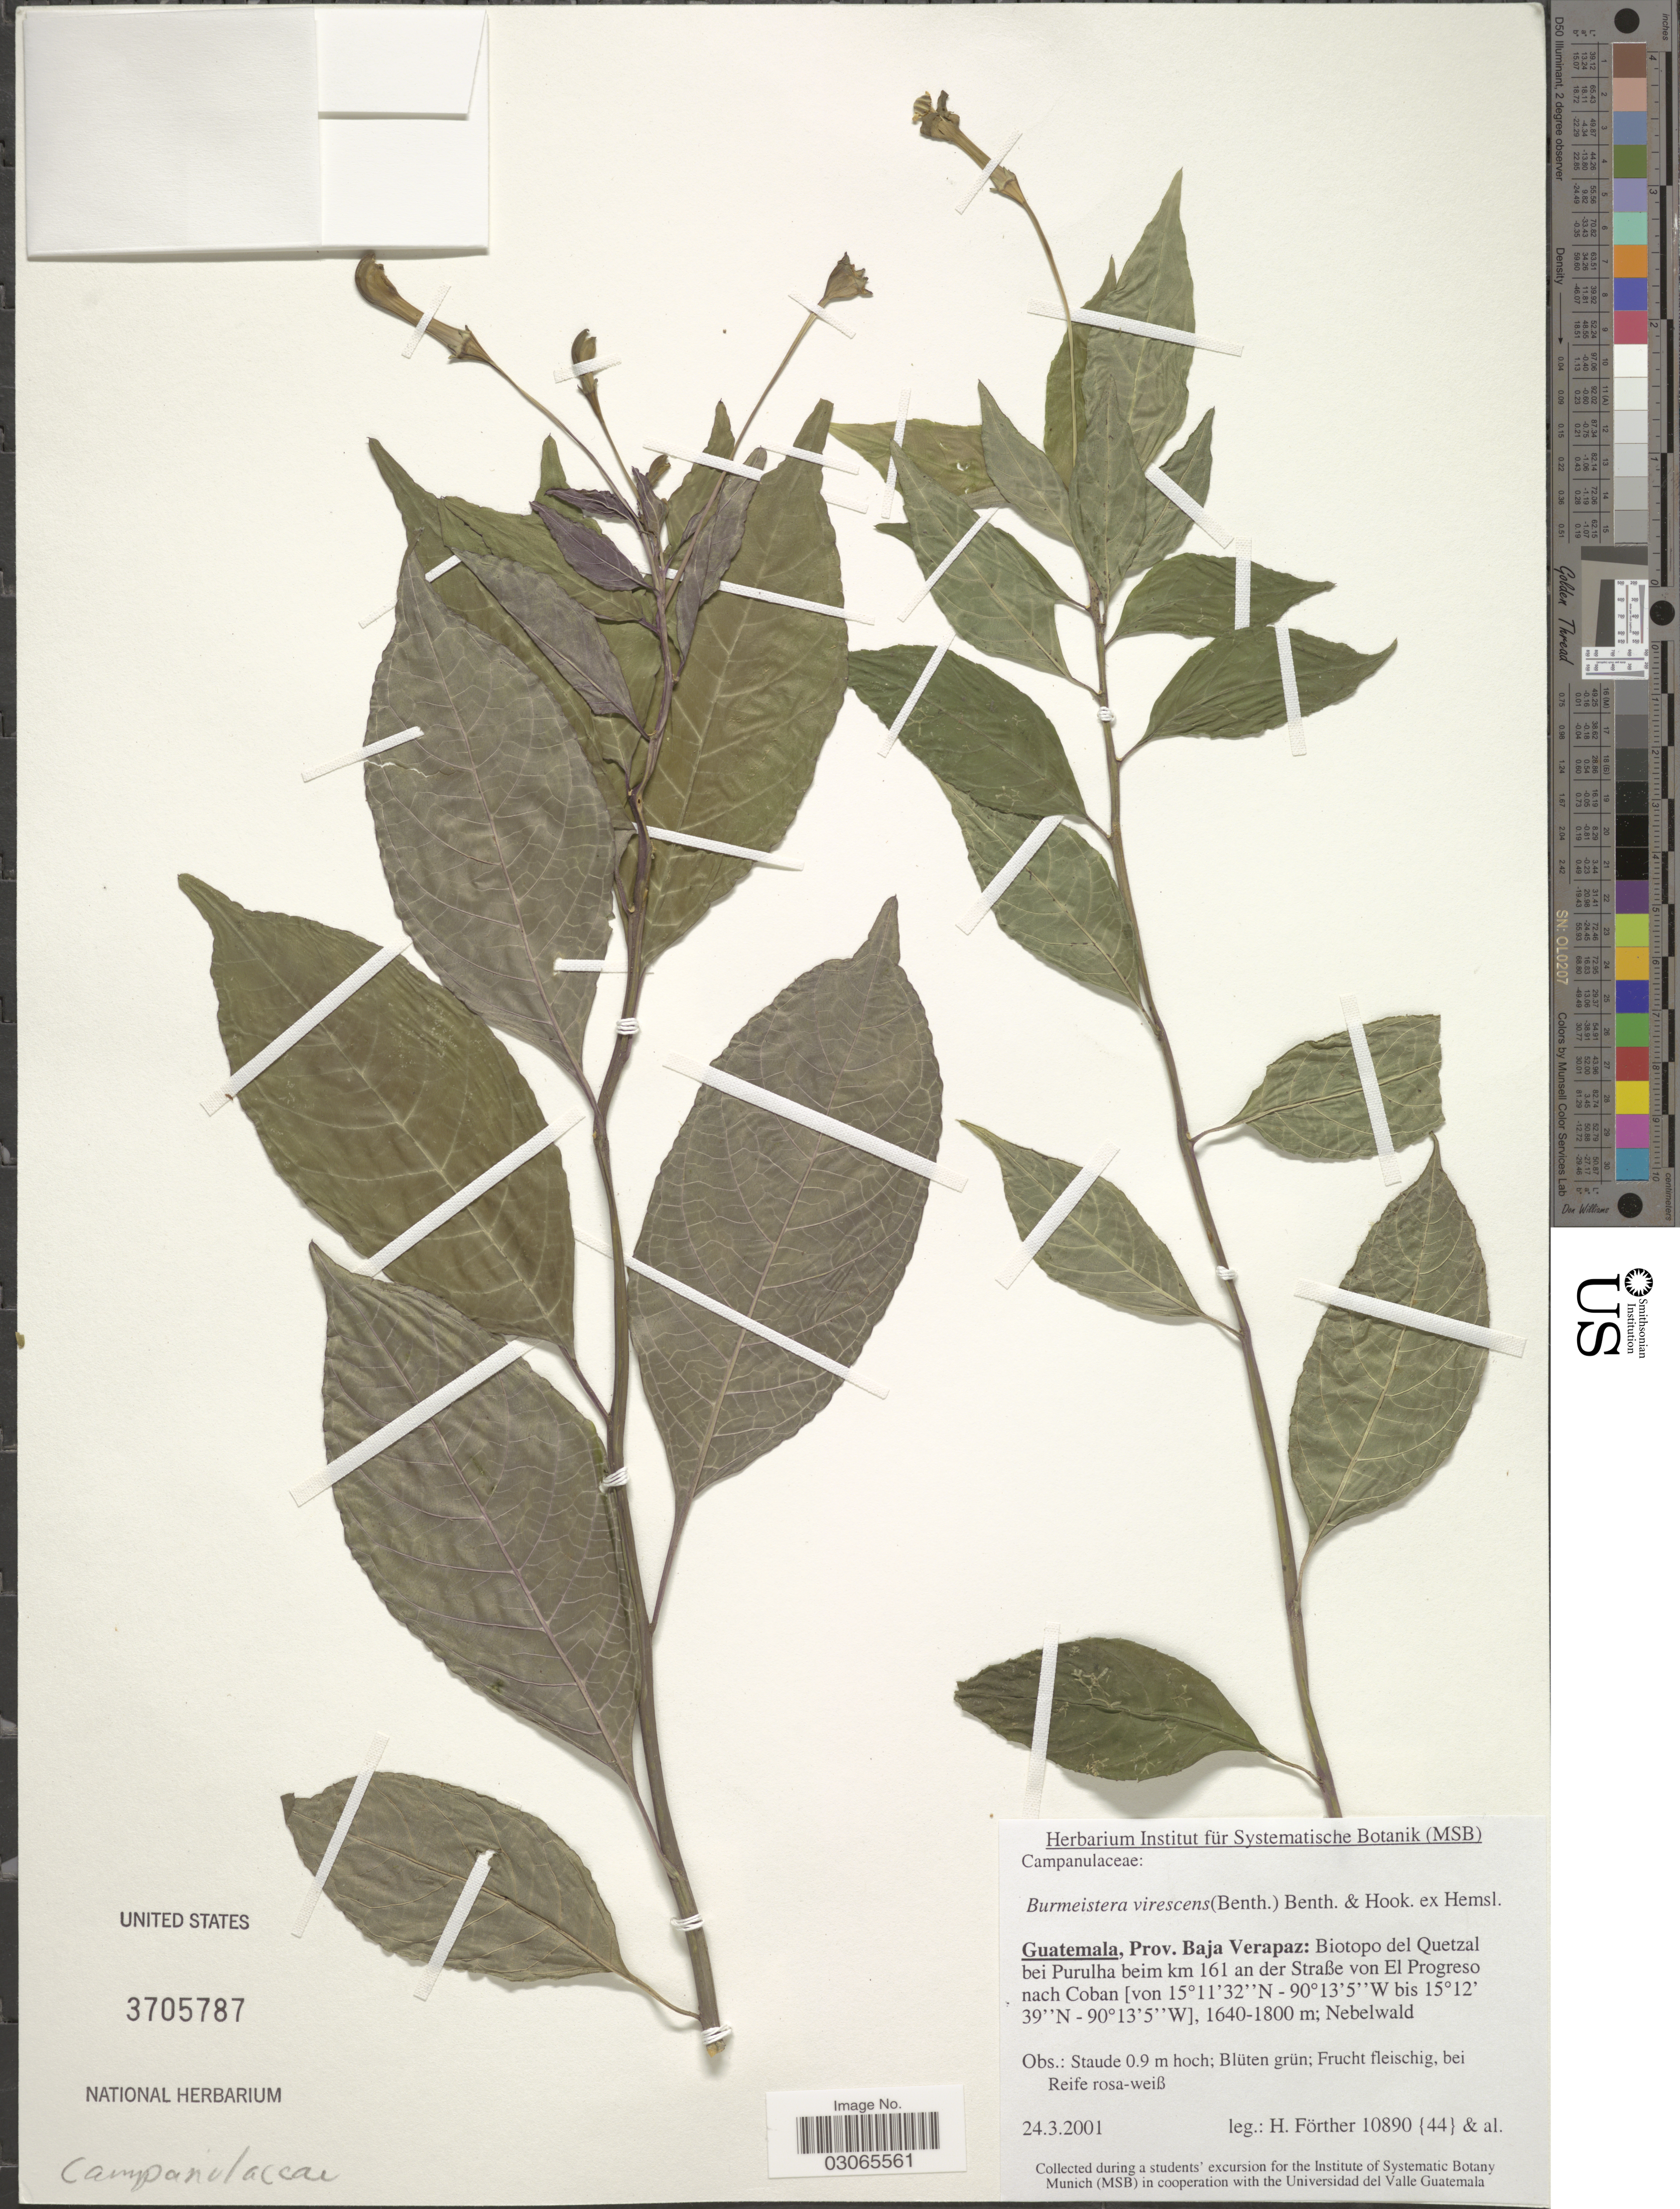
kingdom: Plantae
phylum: Tracheophyta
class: Magnoliopsida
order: Asterales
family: Campanulaceae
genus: Burmeistera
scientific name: Burmeistera virescens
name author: (Benth.) Benth. & Hook. f. ex Hemsl.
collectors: H. Förther & et al.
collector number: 10890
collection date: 2001-03-24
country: Guatemala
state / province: Baja Verapaz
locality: Biotopo del Quetzal bei Purulha beim km 161 an der Straße von El Progreso nach Coban.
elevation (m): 1640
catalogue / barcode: US 3705787